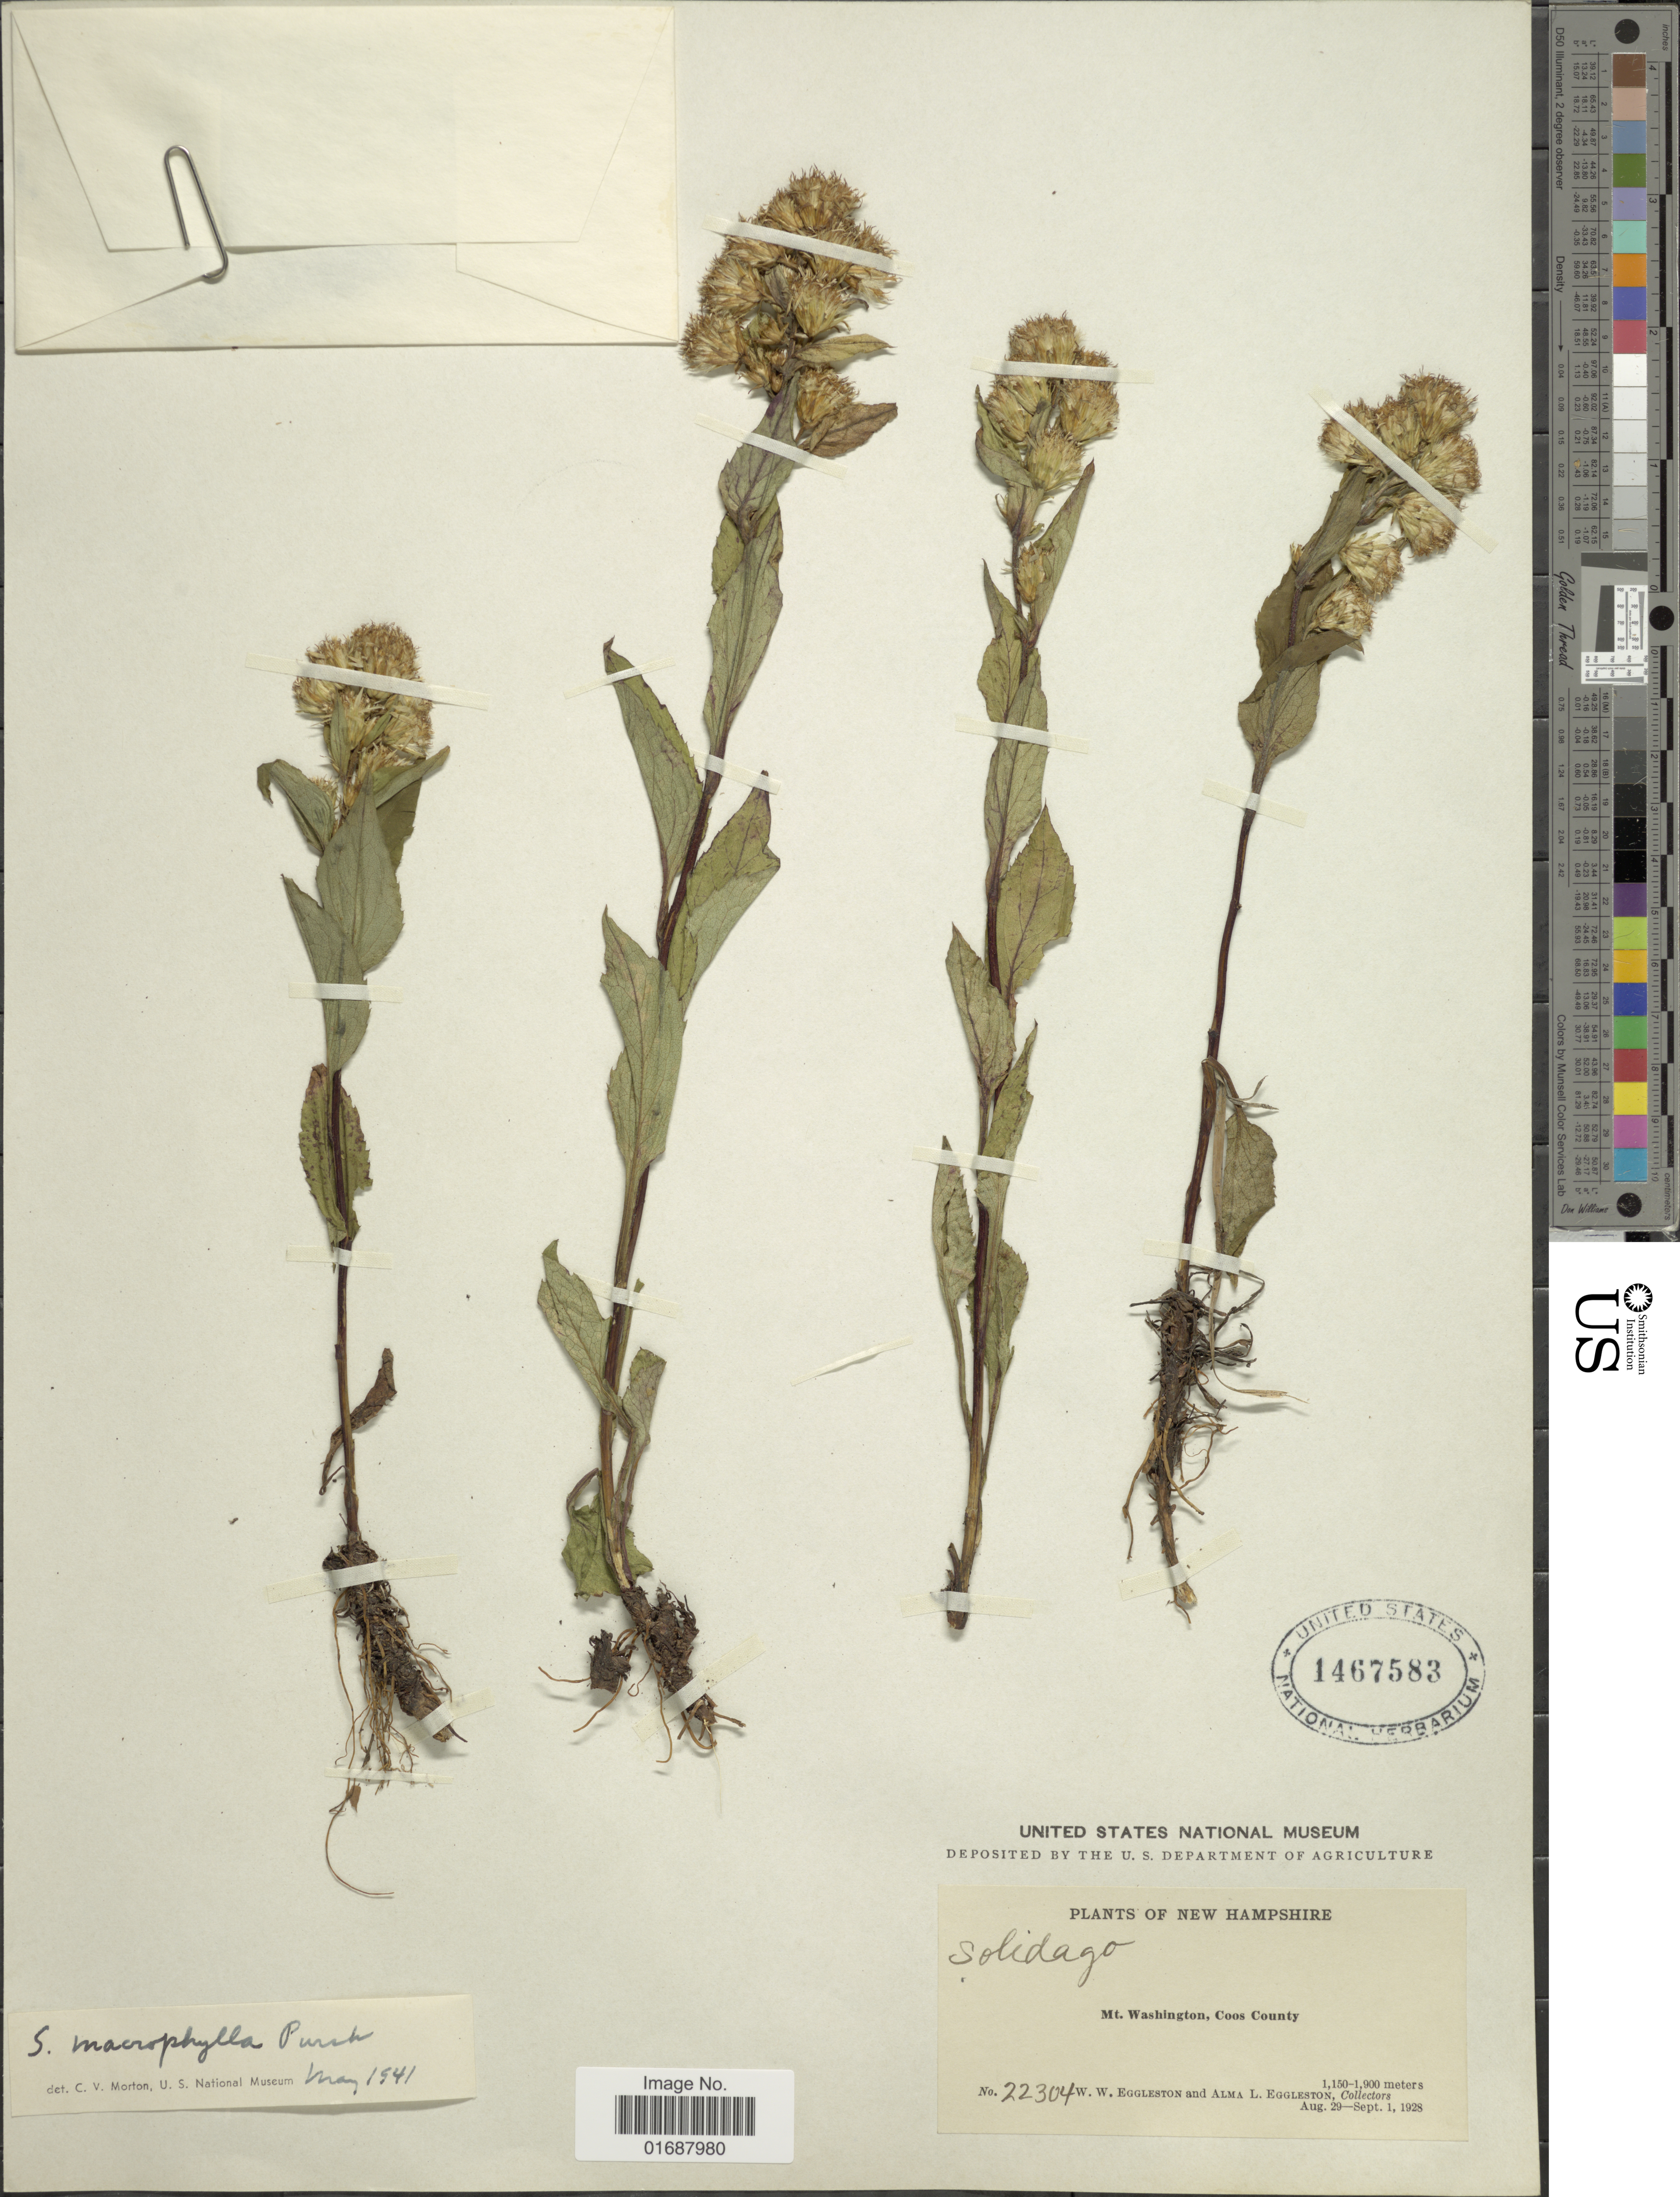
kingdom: Plantae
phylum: Tracheophyta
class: Magnoliopsida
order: Asterales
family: Asteraceae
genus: Solidago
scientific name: Solidago macrophylla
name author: Banks ex Pursh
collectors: W. W. Eggleston & A. Eggleston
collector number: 22304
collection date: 1928-08-29/1928-09-01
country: United States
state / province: New Hampshire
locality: Mt. Washington, Coos County.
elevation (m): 1150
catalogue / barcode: US 1467583